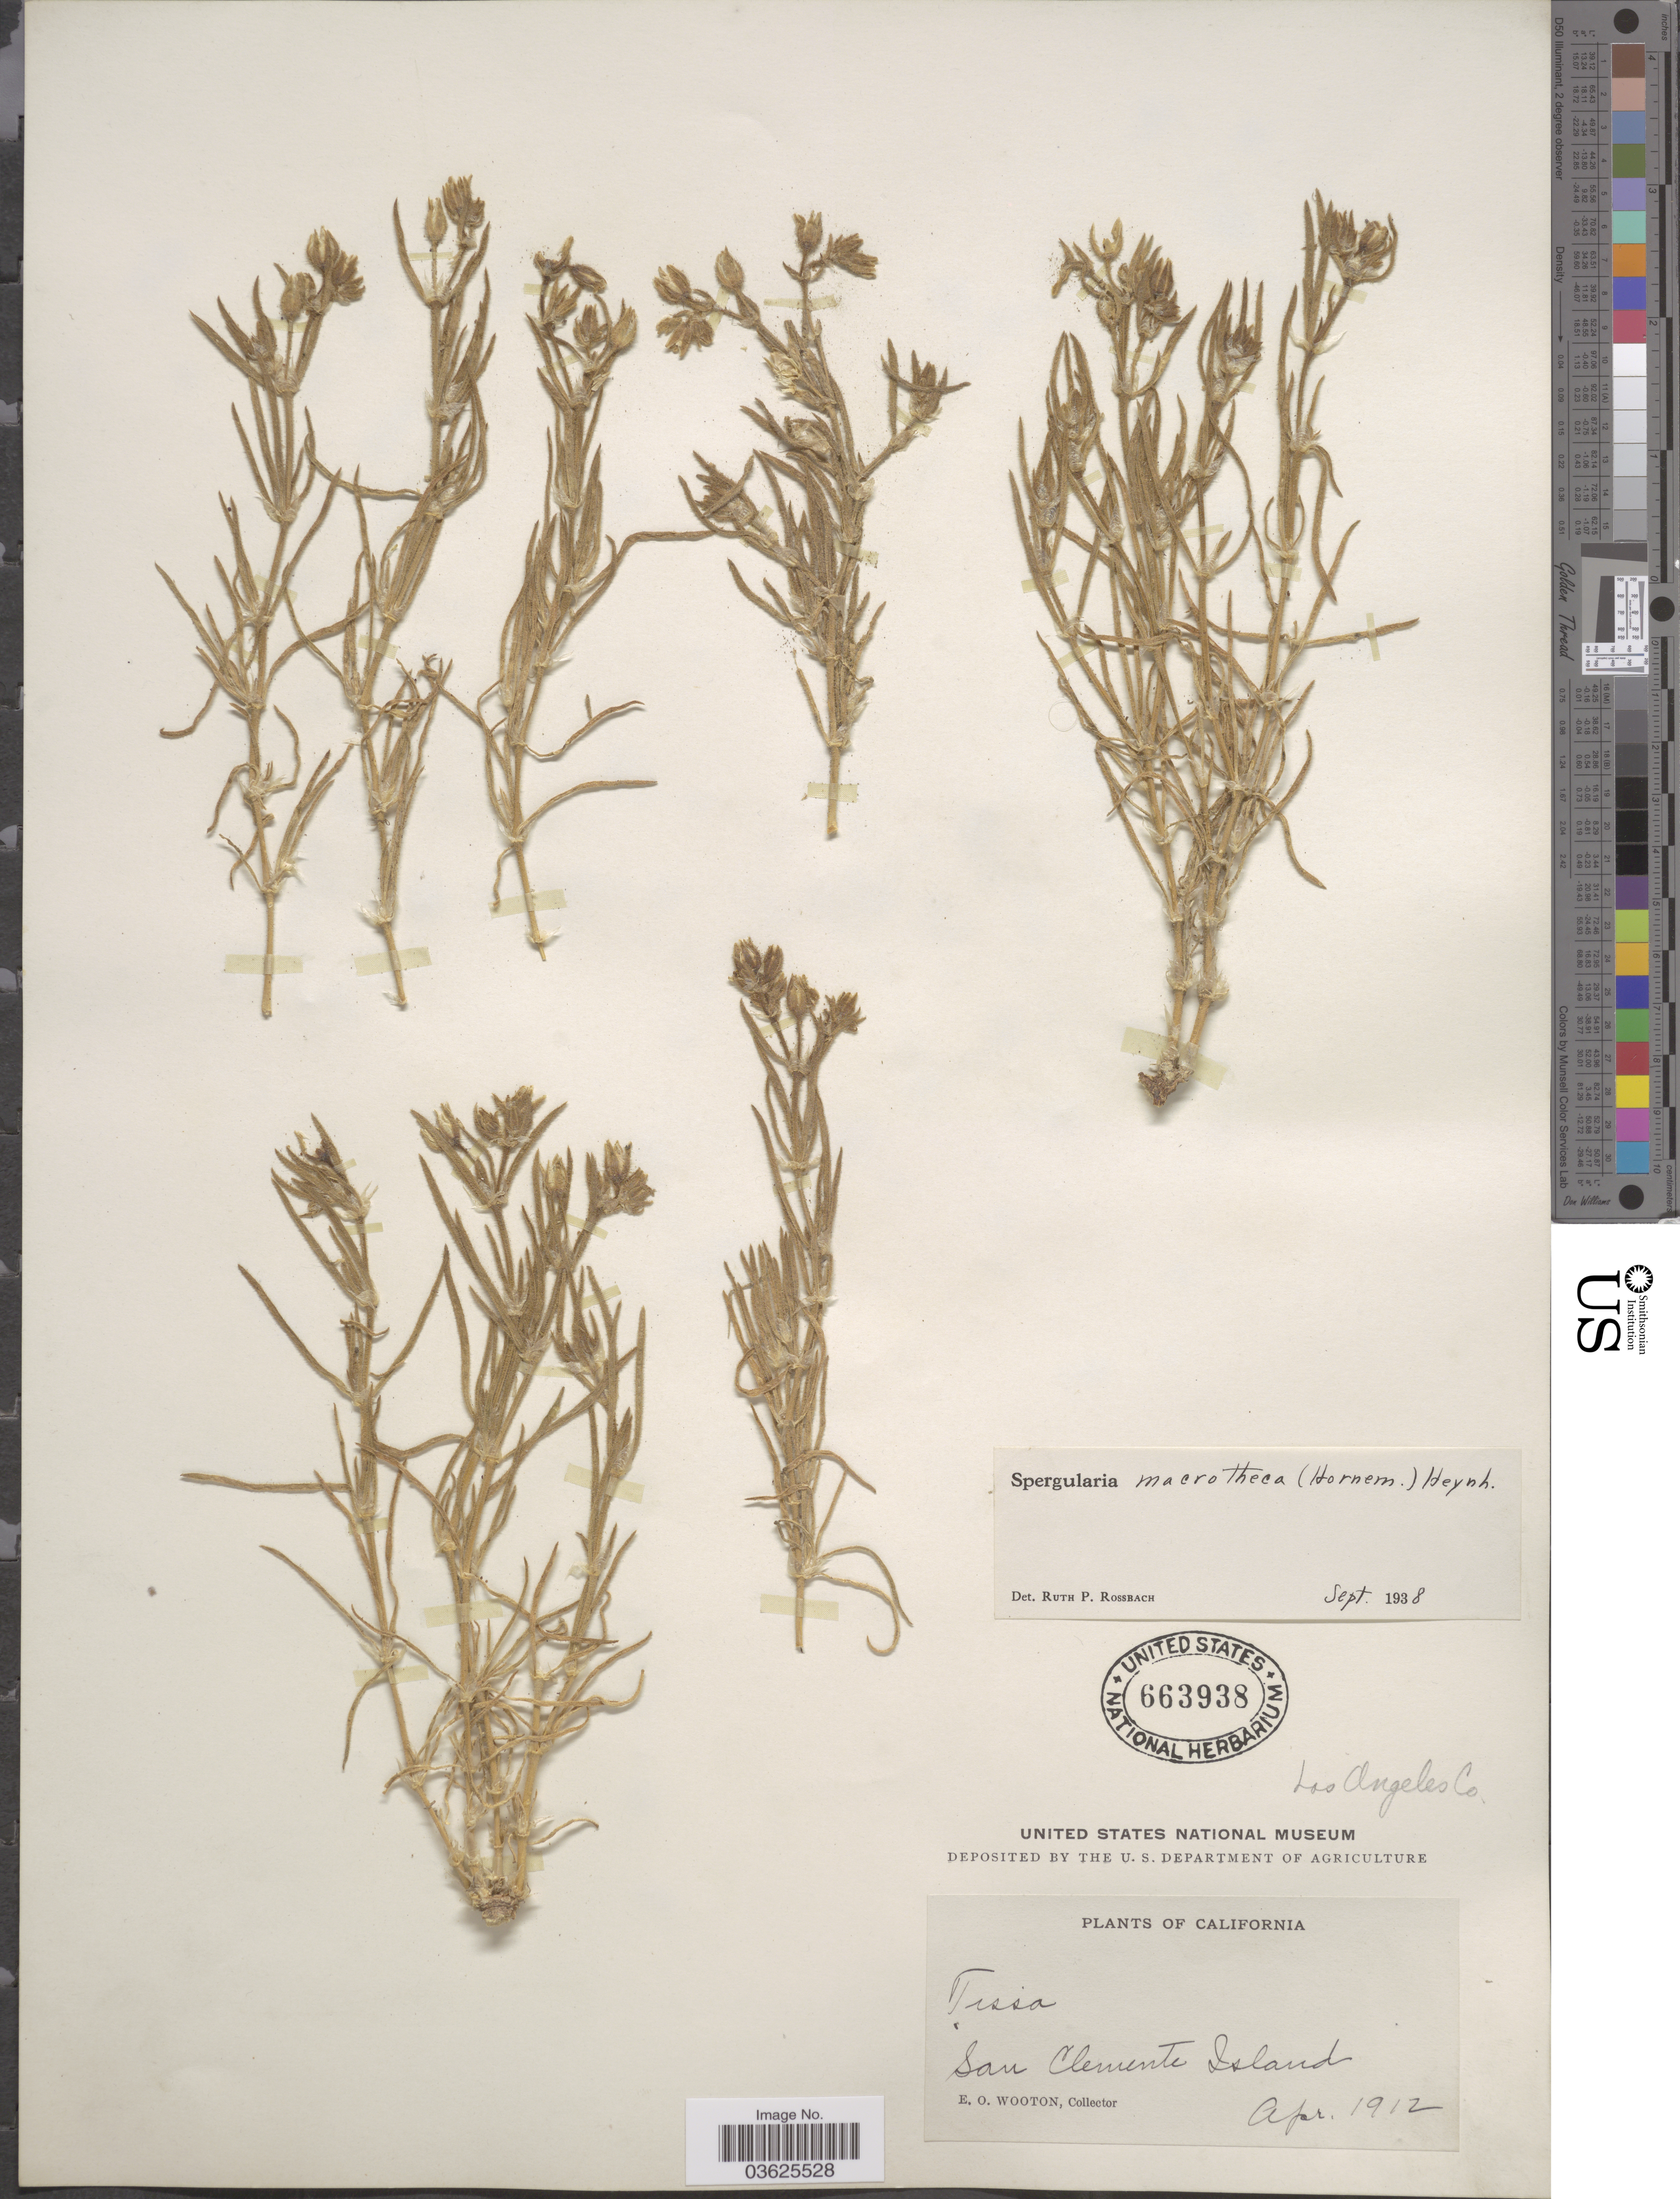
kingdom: Plantae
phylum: Tracheophyta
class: Magnoliopsida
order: Caryophyllales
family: Caryophyllaceae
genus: Spergularia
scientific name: Spergularia macrotheca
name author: (Hornem.) Heynh.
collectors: E. O. Wooton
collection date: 1912-04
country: United States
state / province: California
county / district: Los Angeles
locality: Los Angeles Co. San Clemente Island.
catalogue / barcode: US 663938